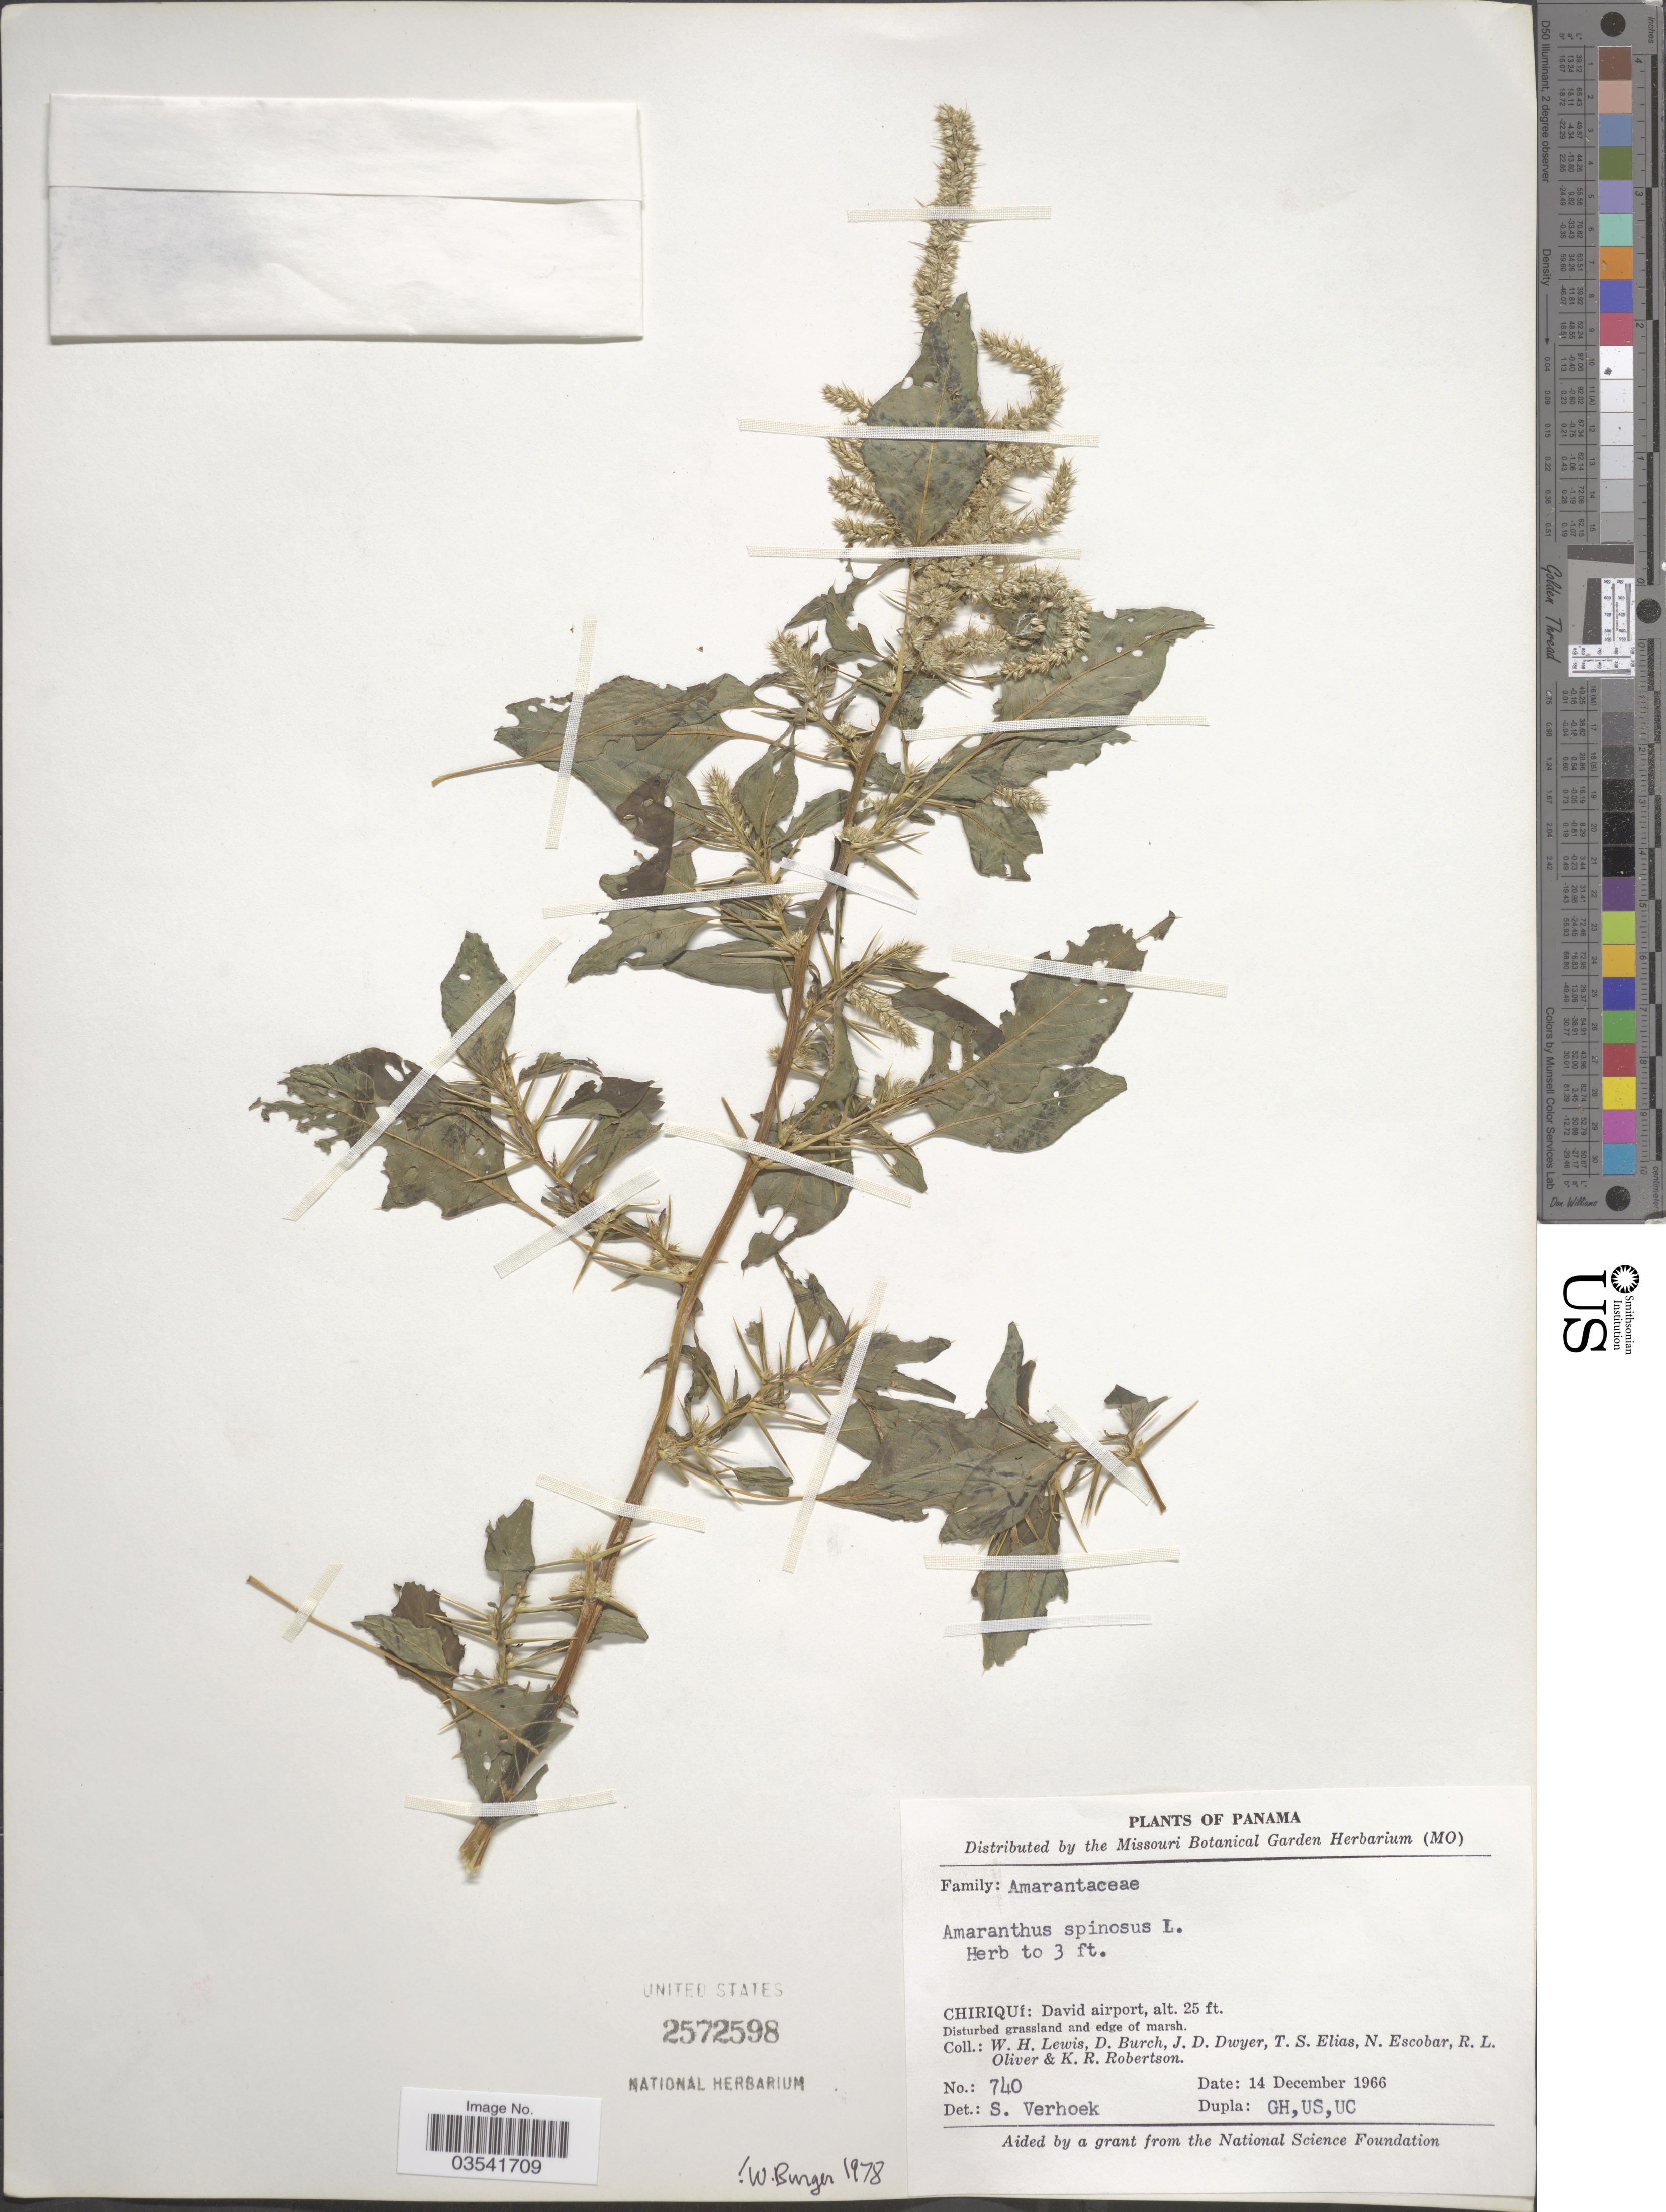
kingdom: Plantae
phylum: Tracheophyta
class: Magnoliopsida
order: Caryophyllales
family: Amaranthaceae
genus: Amaranthus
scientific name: Amaranthus spinosus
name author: L.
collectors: W. H. Lewis, D. Burch, J. D. Dwyer, T. S. Elias & et al.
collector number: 740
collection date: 1966-12-14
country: Panama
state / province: Chiriqui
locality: David airport.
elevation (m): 8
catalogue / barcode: US 2572598